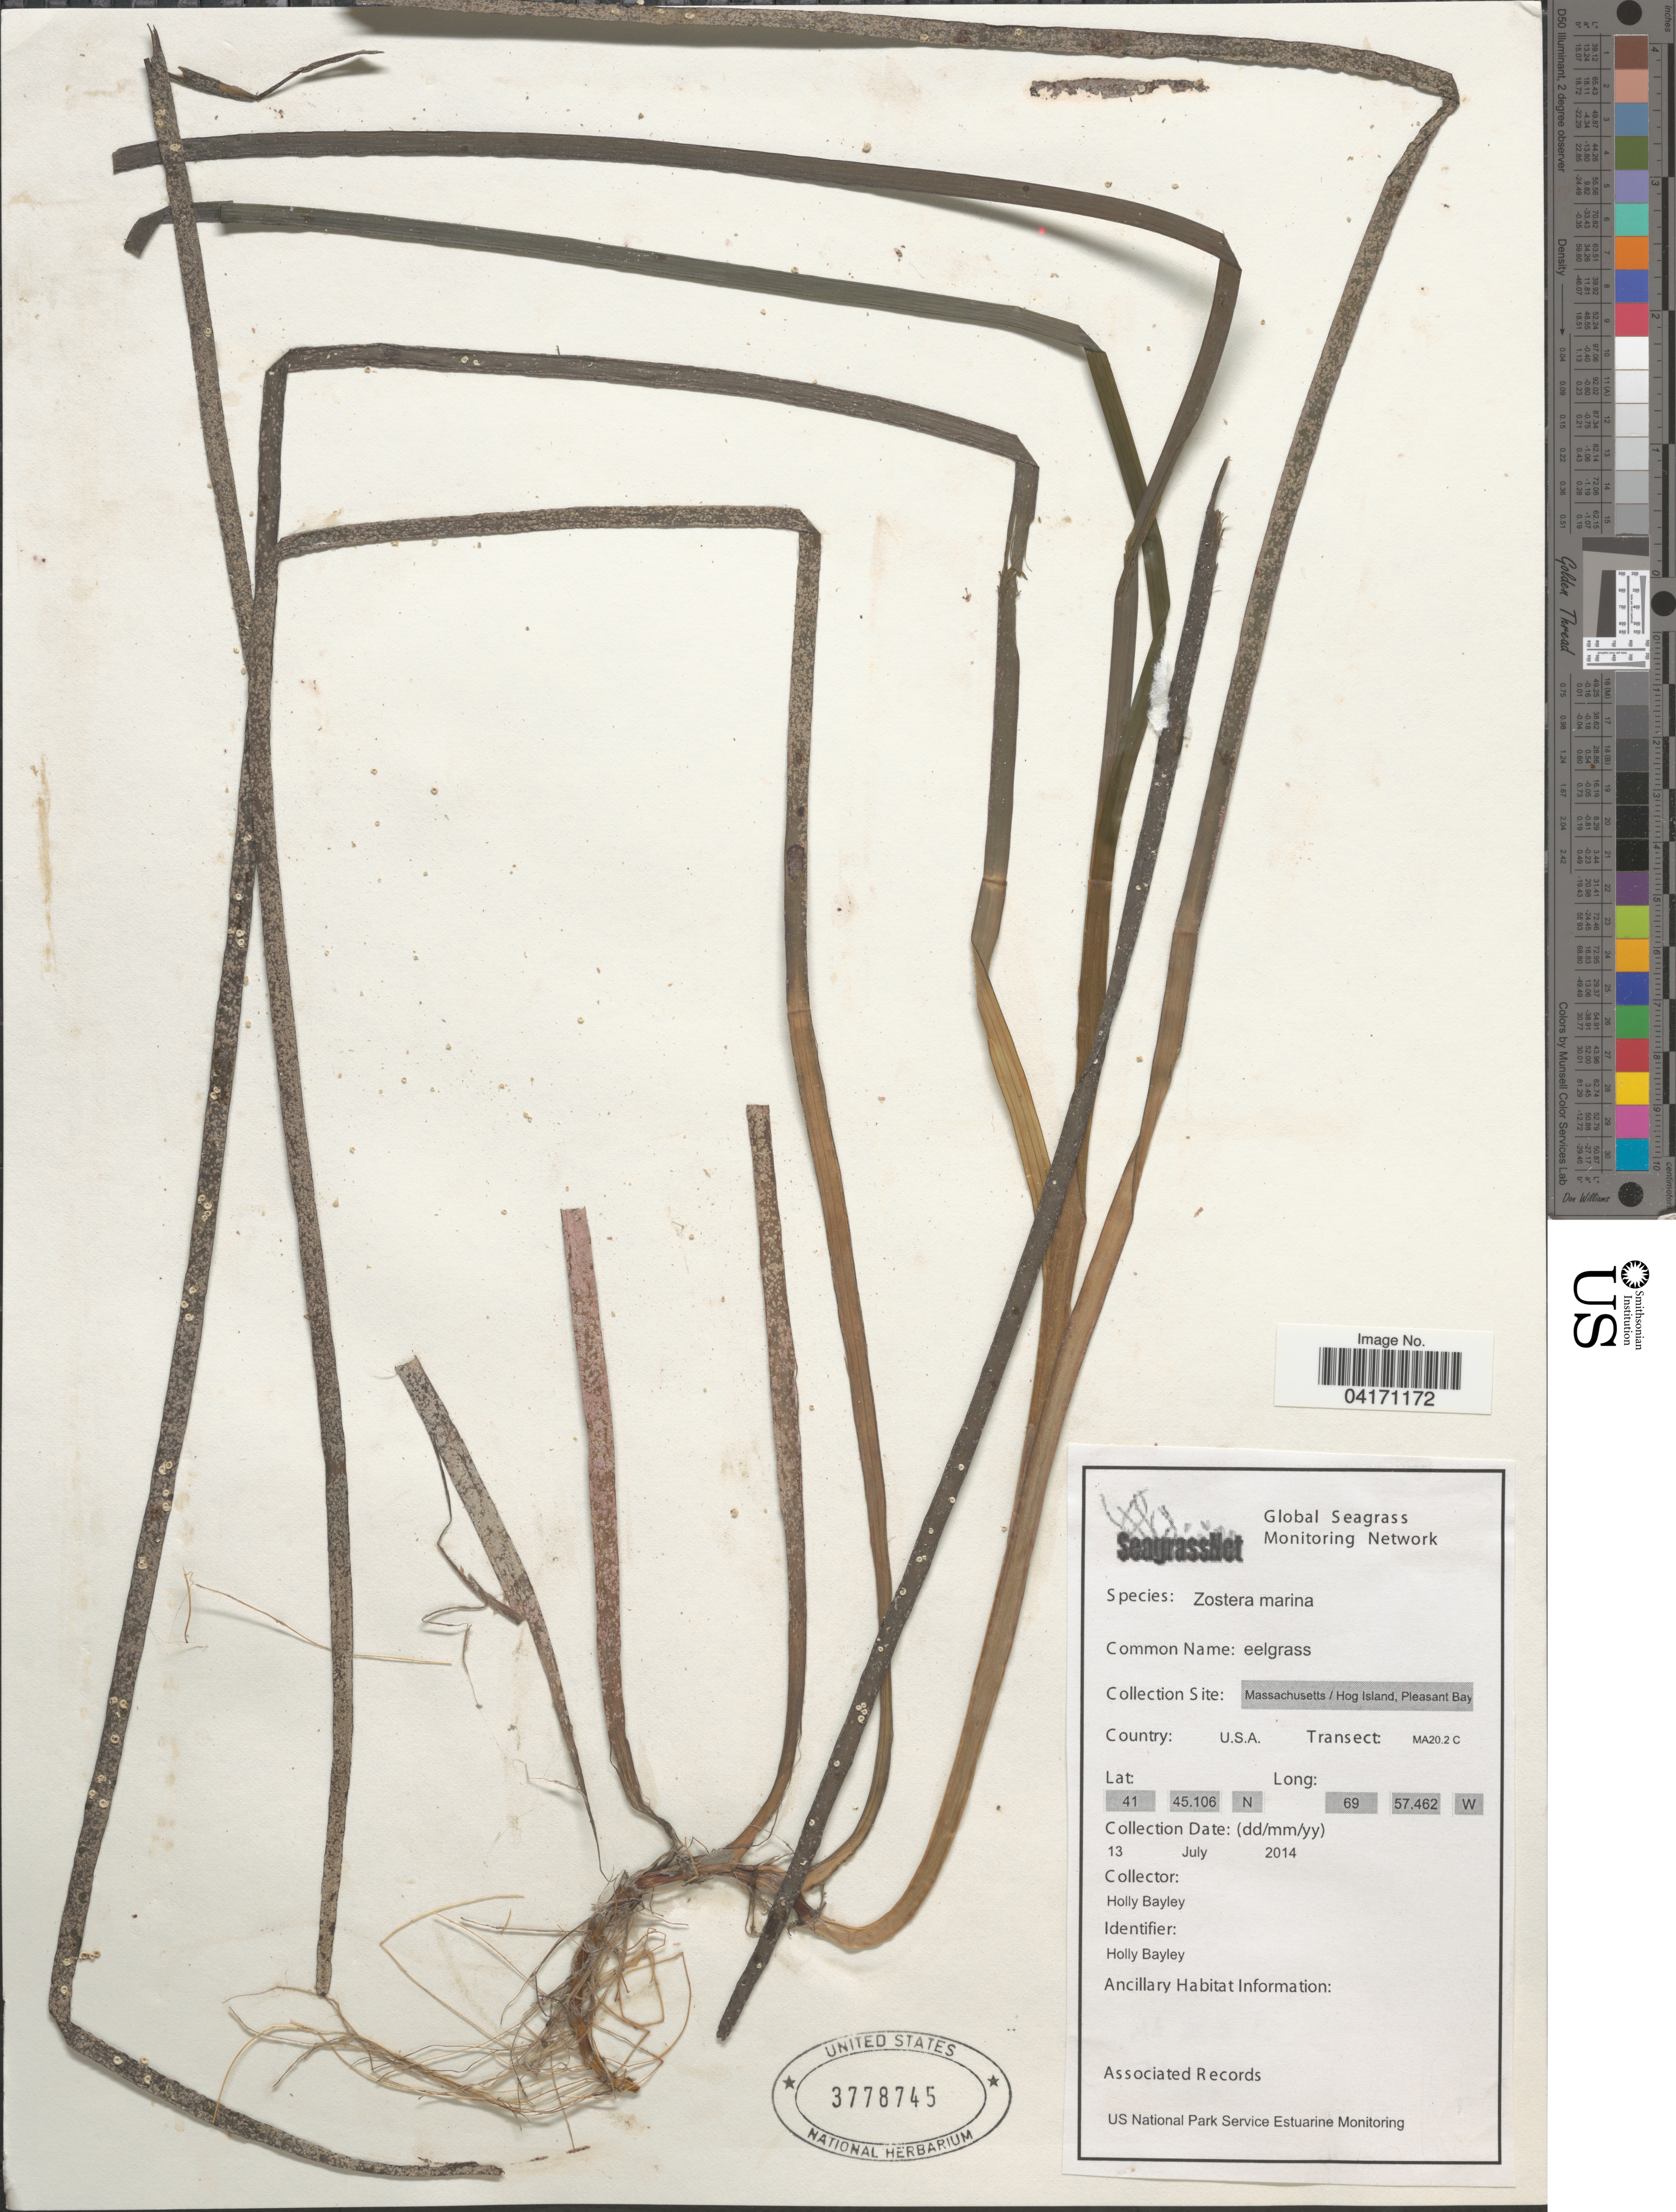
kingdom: Plantae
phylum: Tracheophyta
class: Liliopsida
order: Alismatales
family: Zosteraceae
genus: Zostera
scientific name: Zostera marina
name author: L.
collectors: H. Bayley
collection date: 2014-07-13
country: United States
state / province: Massachusetts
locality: Hog Island, Pleasant Bay. Transect: MA20.2 C.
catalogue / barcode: US 3778745